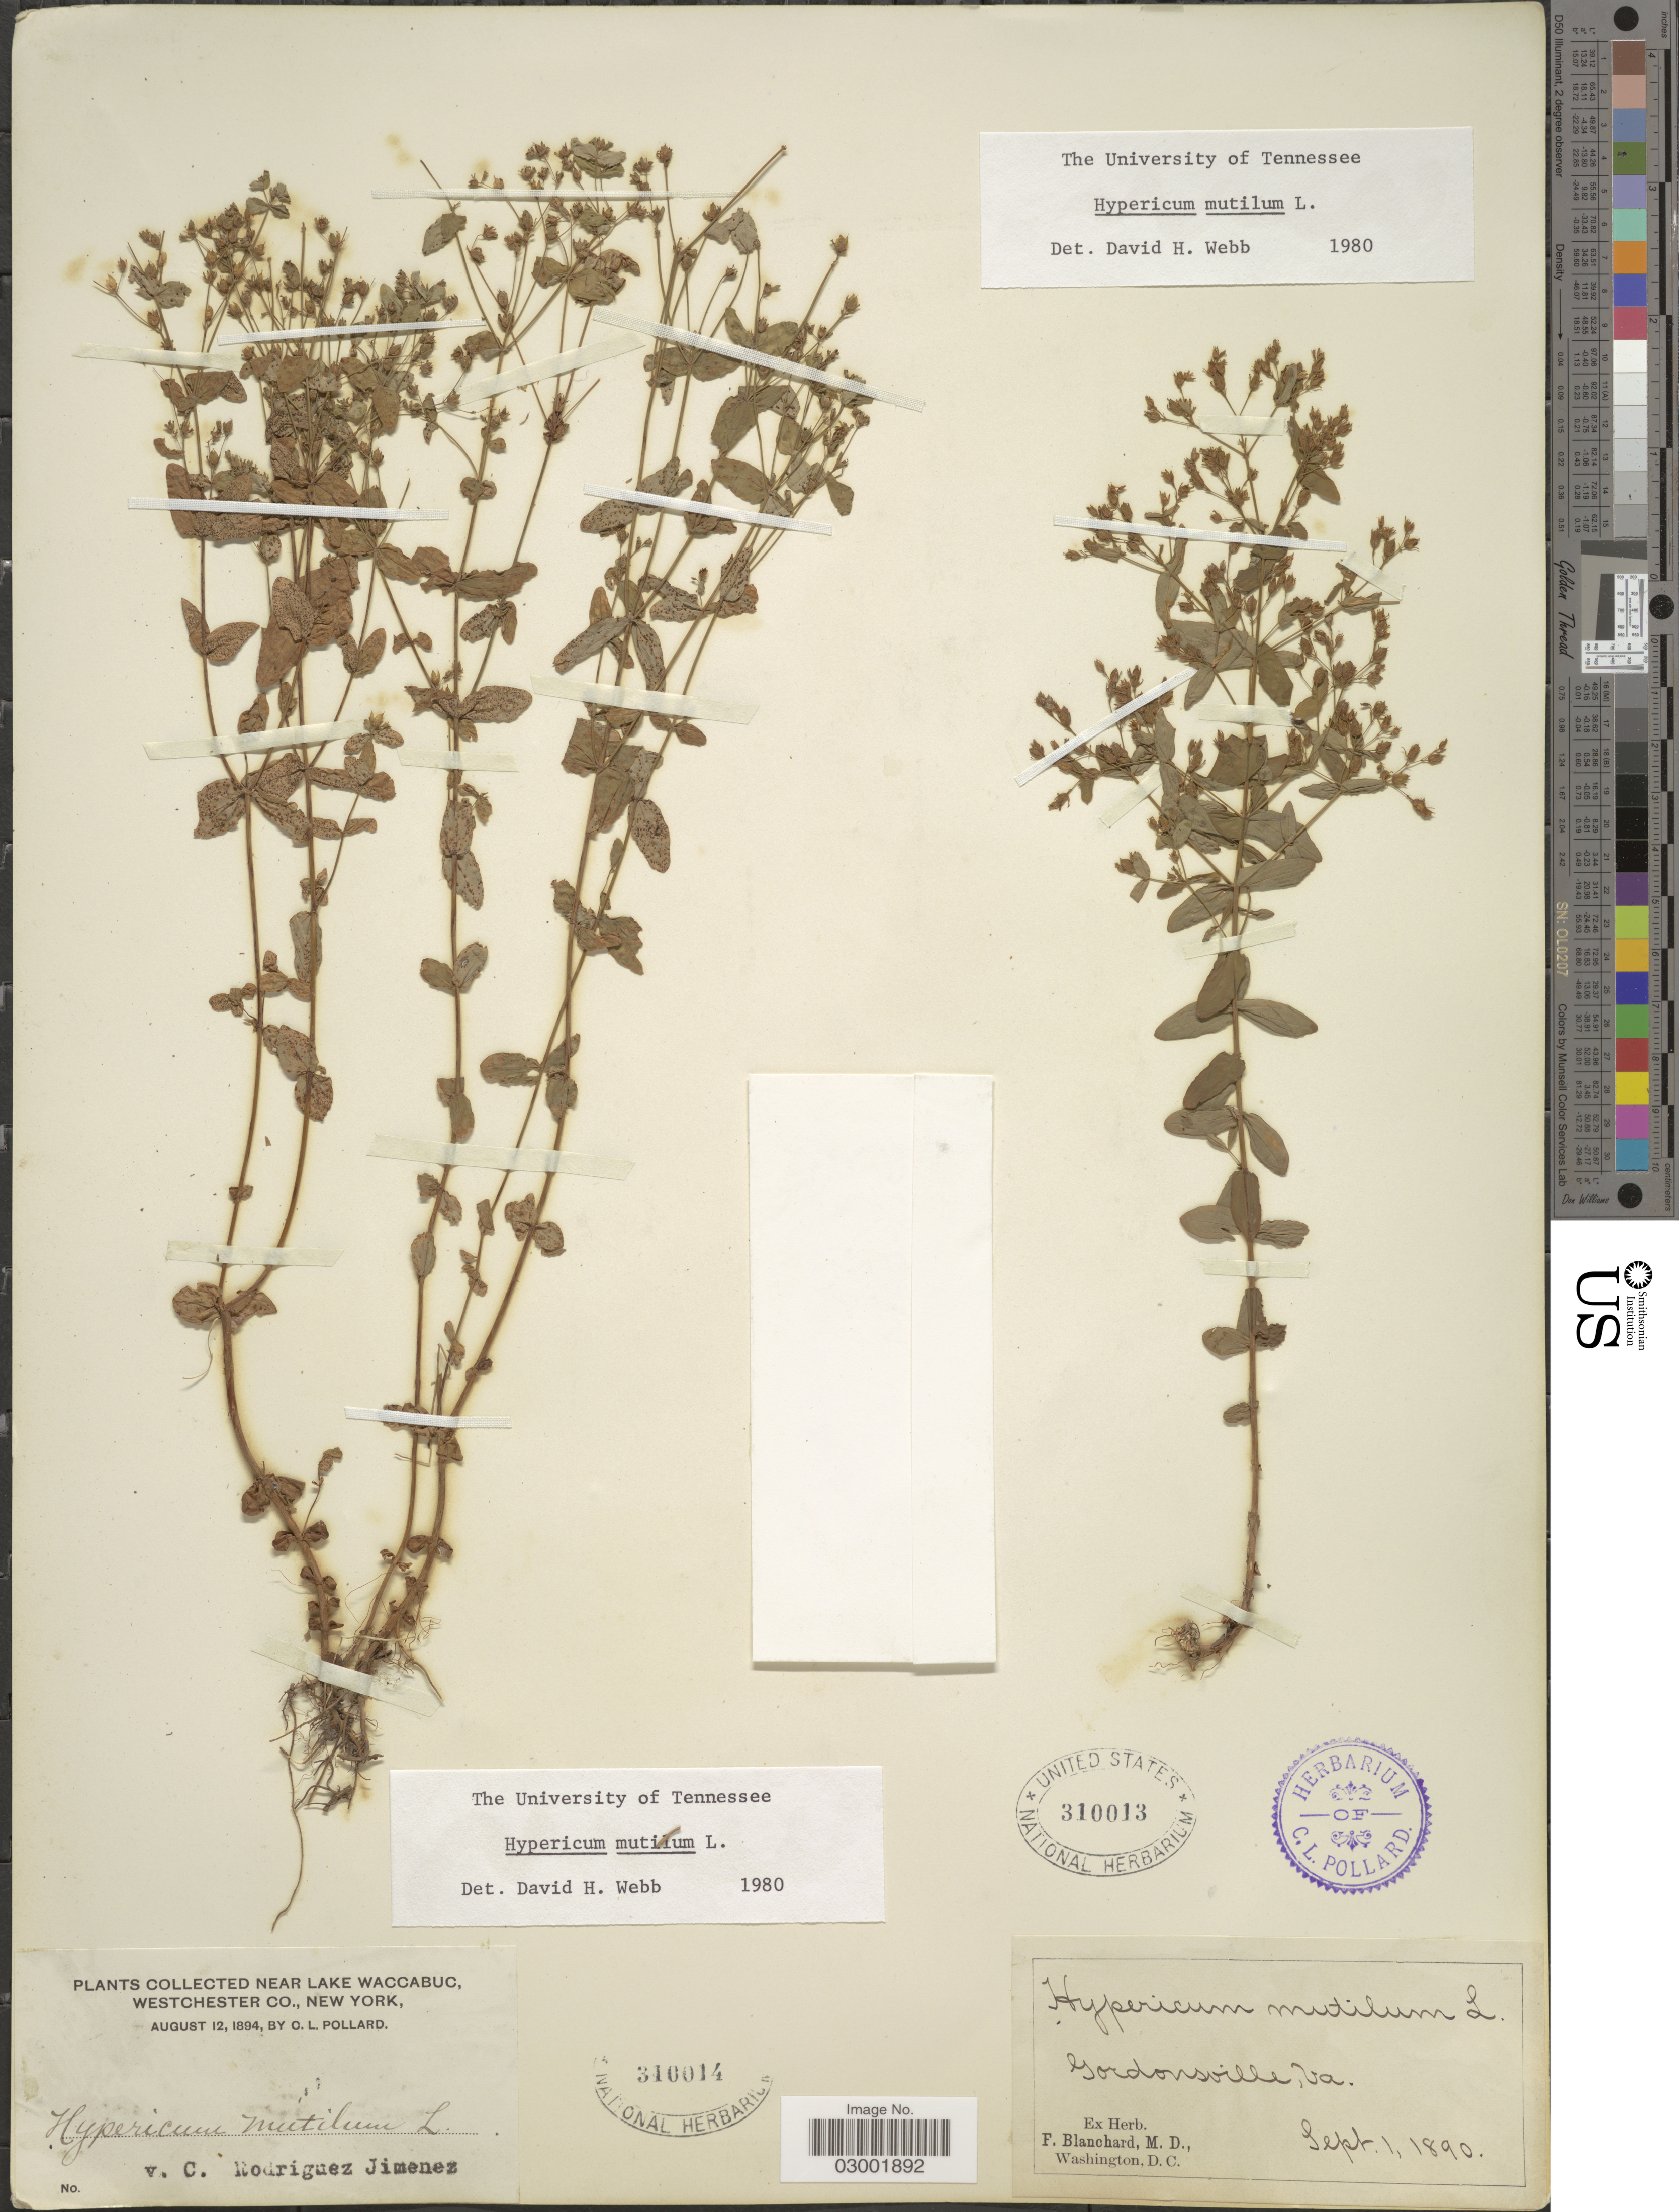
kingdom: Plantae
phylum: Tracheophyta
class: Magnoliopsida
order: Malpighiales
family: Hypericaceae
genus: Hypericum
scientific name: Hypericum mutilum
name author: L.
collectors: C. L. Pollard & C. Rodríguez Jiménez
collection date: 1894-08-12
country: United States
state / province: New York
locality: Near Lake Waccabuc, Westchester Co.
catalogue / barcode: US 310014